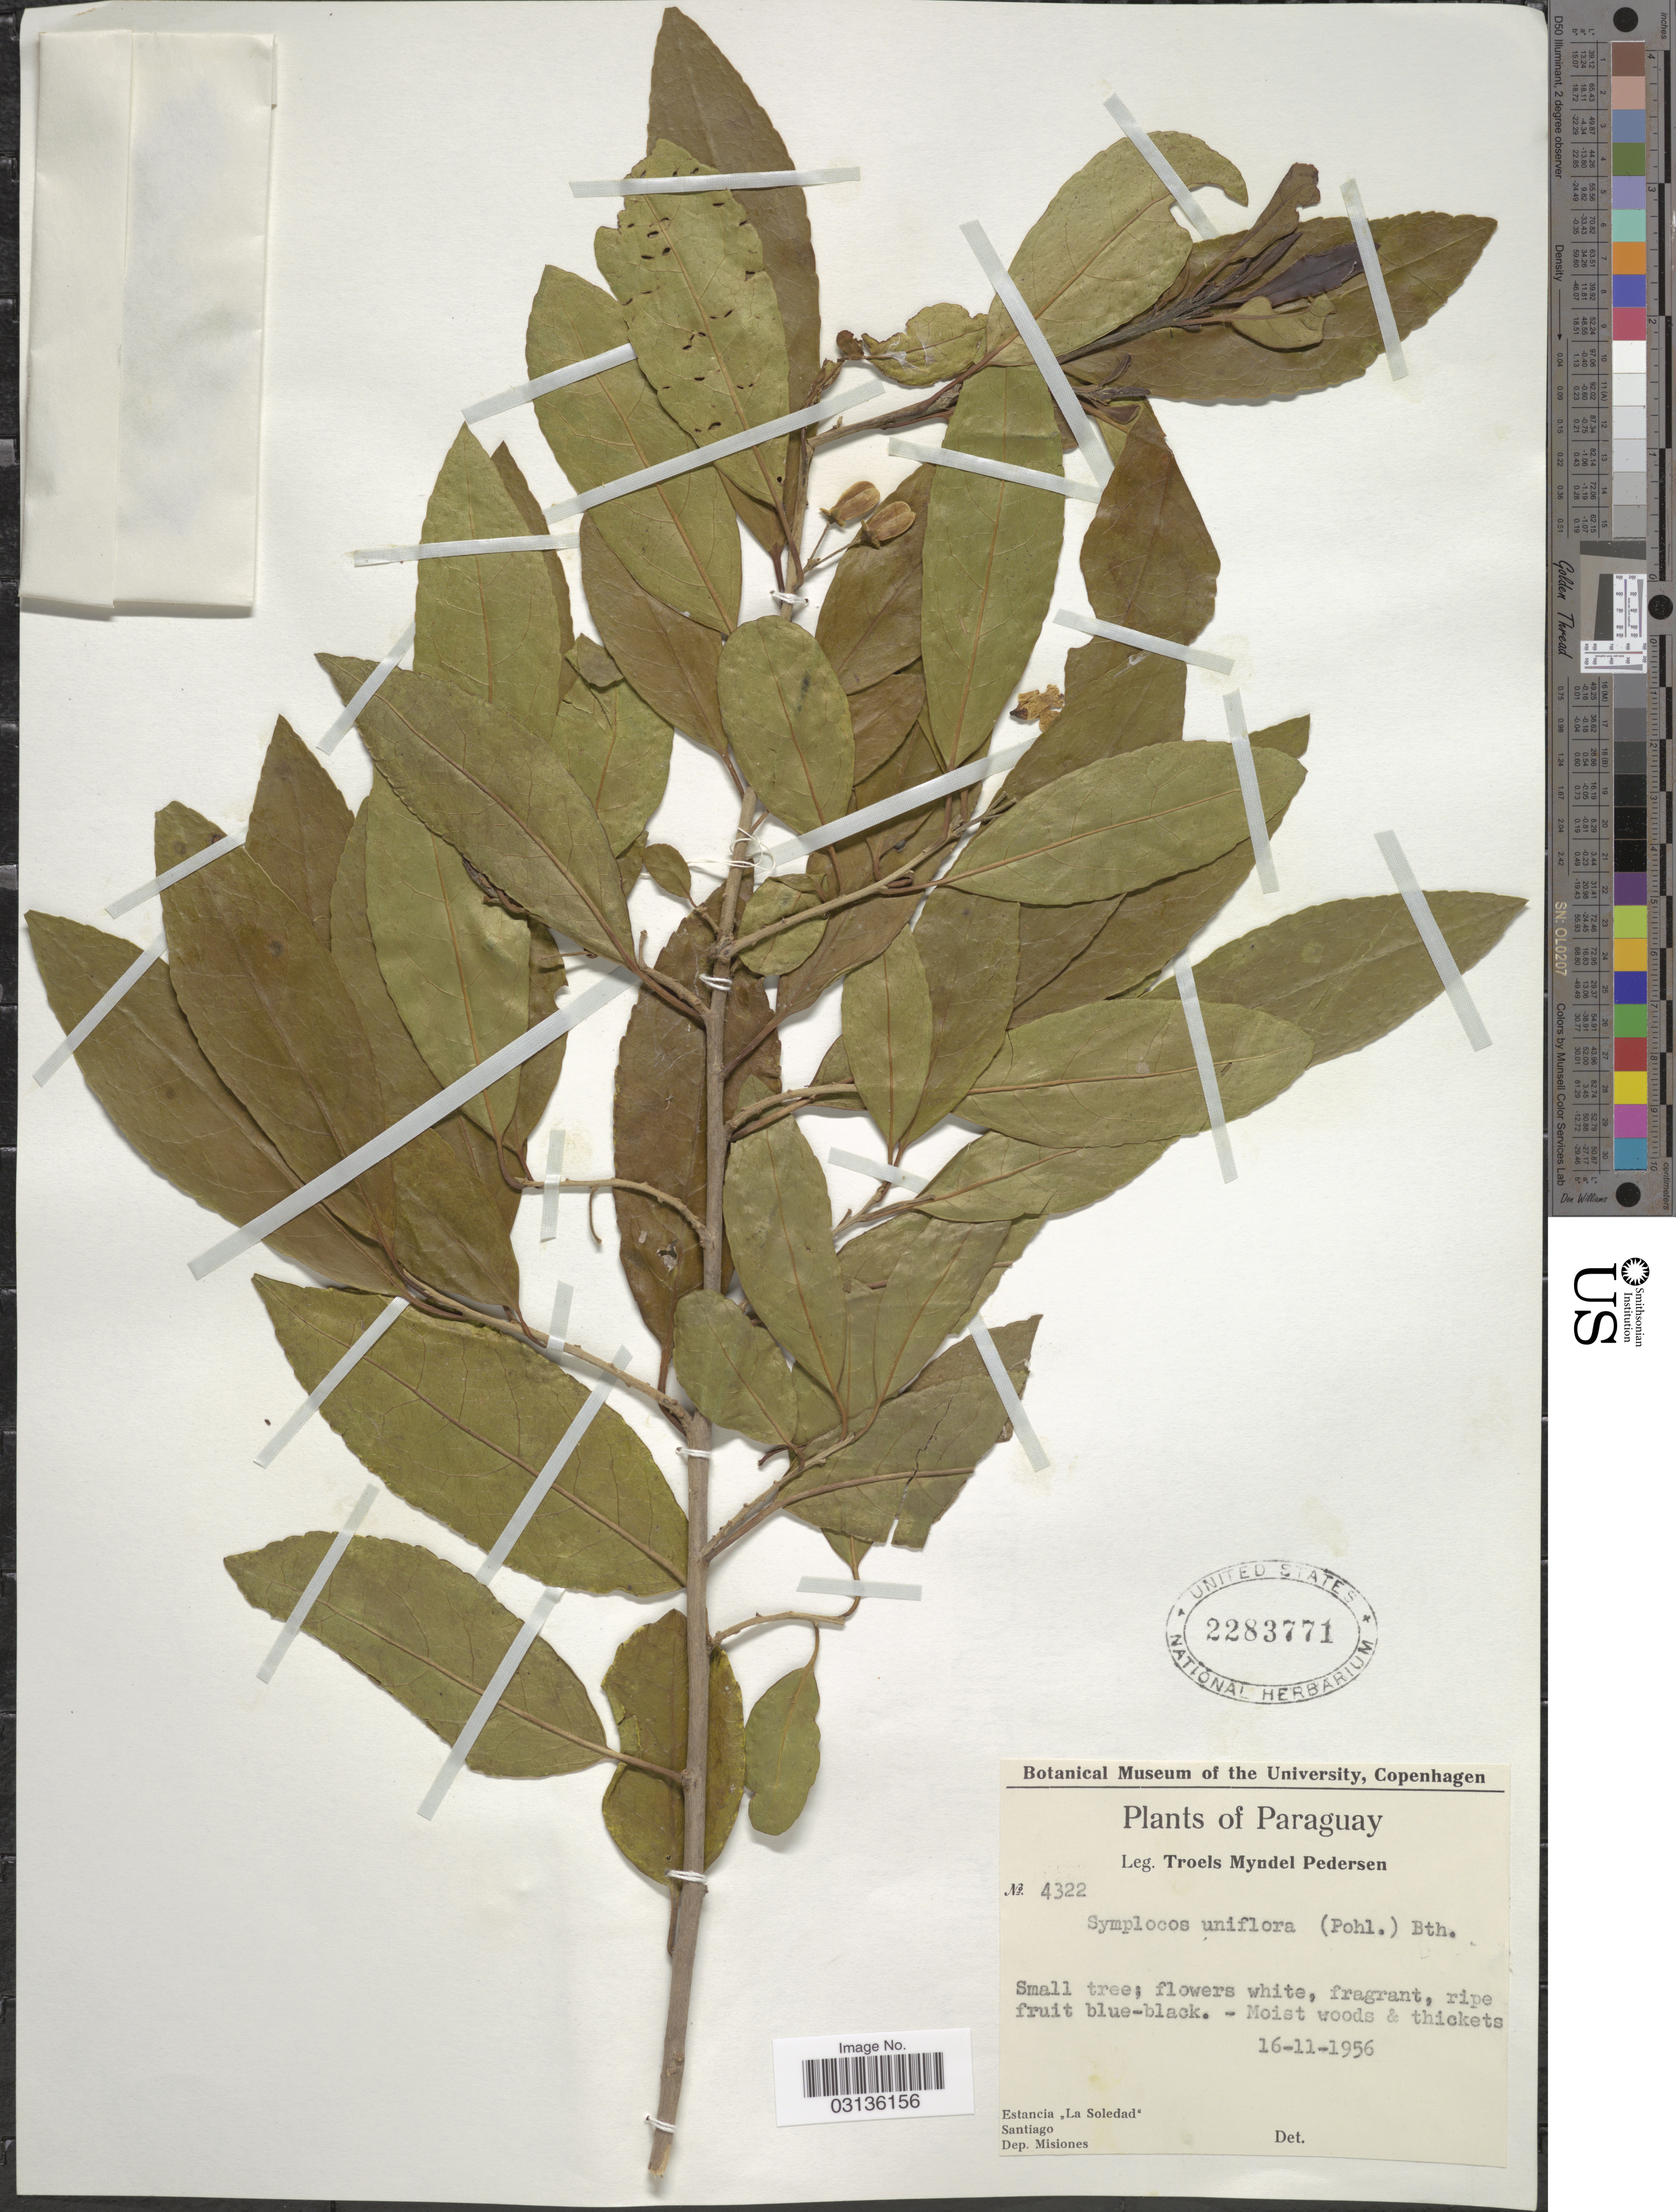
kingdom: Plantae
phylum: Tracheophyta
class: Magnoliopsida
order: Ericales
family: Symplocaceae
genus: Symplocos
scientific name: Symplocos uniflora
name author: (Pohl) Benth.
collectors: T. Pederson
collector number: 4322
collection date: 1956-11-16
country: Paraguay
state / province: Misiones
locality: Estancia "La Soledad". Santiago. Dep. Misiones.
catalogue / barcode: US 2283771